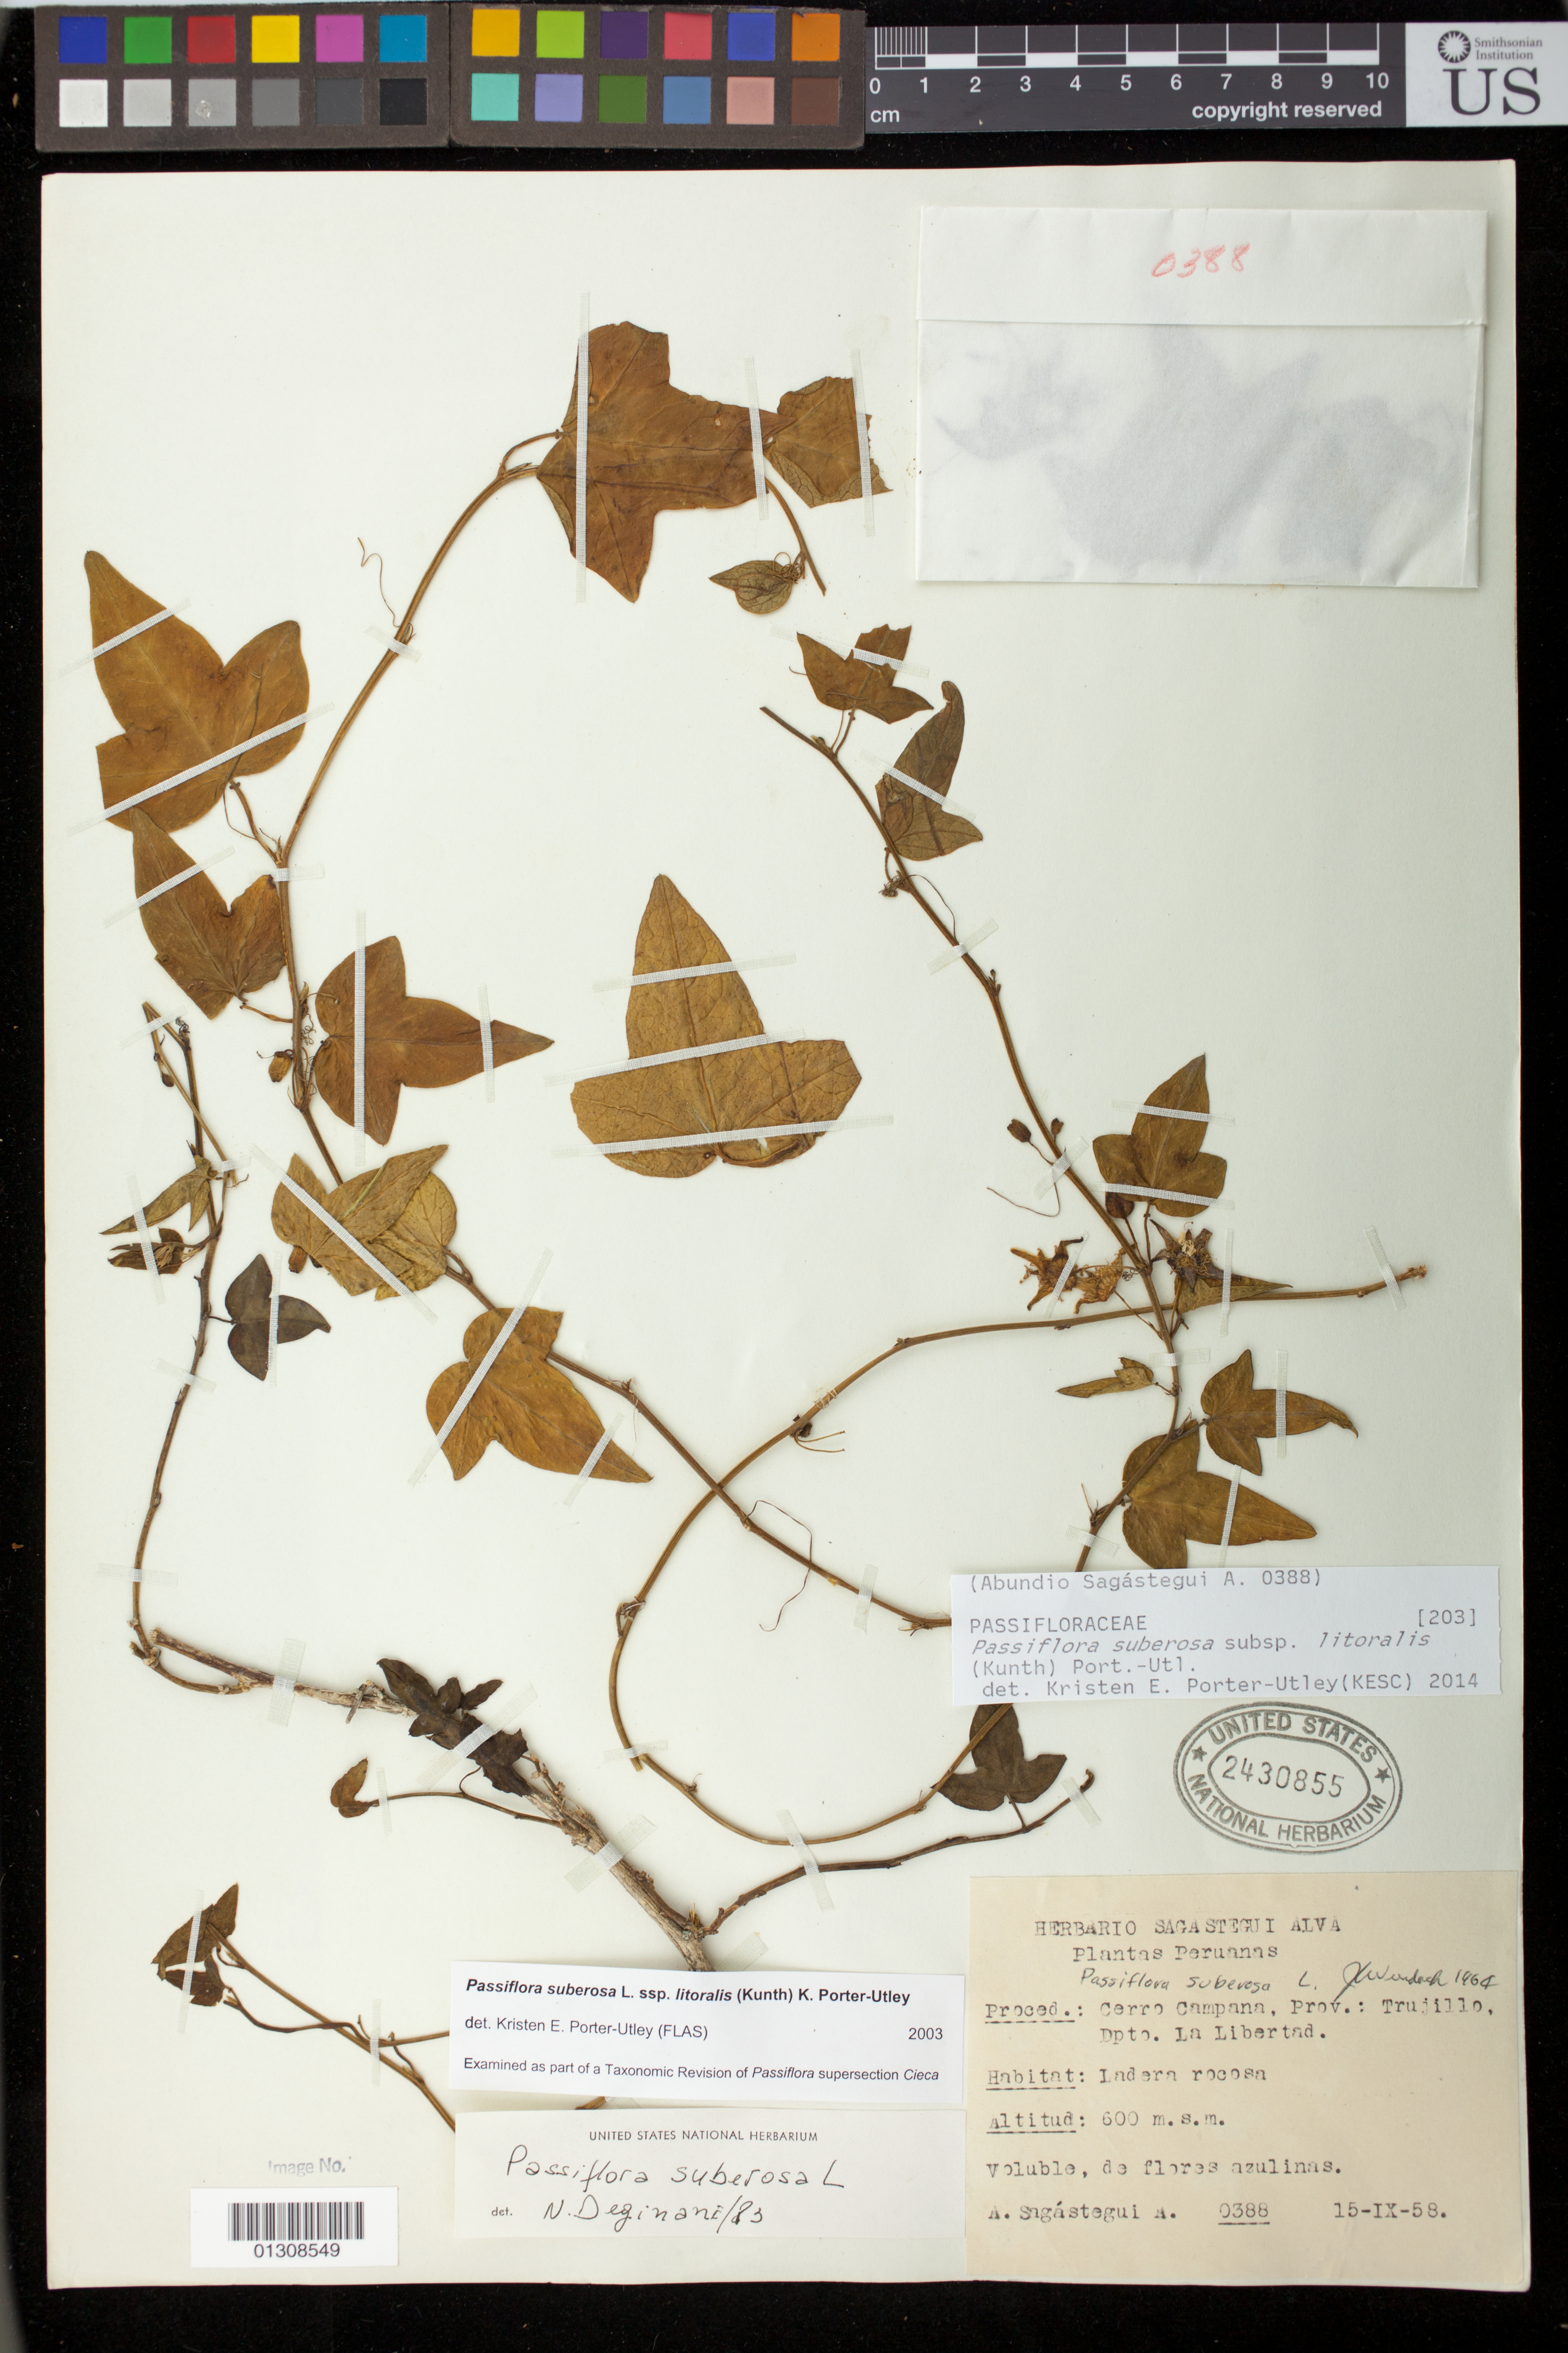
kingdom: Plantae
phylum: Tracheophyta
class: Magnoliopsida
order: Malpighiales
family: Passifloraceae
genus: Passiflora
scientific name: Passiflora suberosa subsp. litoralis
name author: (Kunth) Port.-Utl. et al.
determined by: Porter-Utley, K. E.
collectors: A. Sagástegui A.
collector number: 0388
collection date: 1958-09-15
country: Peru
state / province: La Libertad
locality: Trujillo, Cerro Campana.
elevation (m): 600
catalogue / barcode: US 2430855